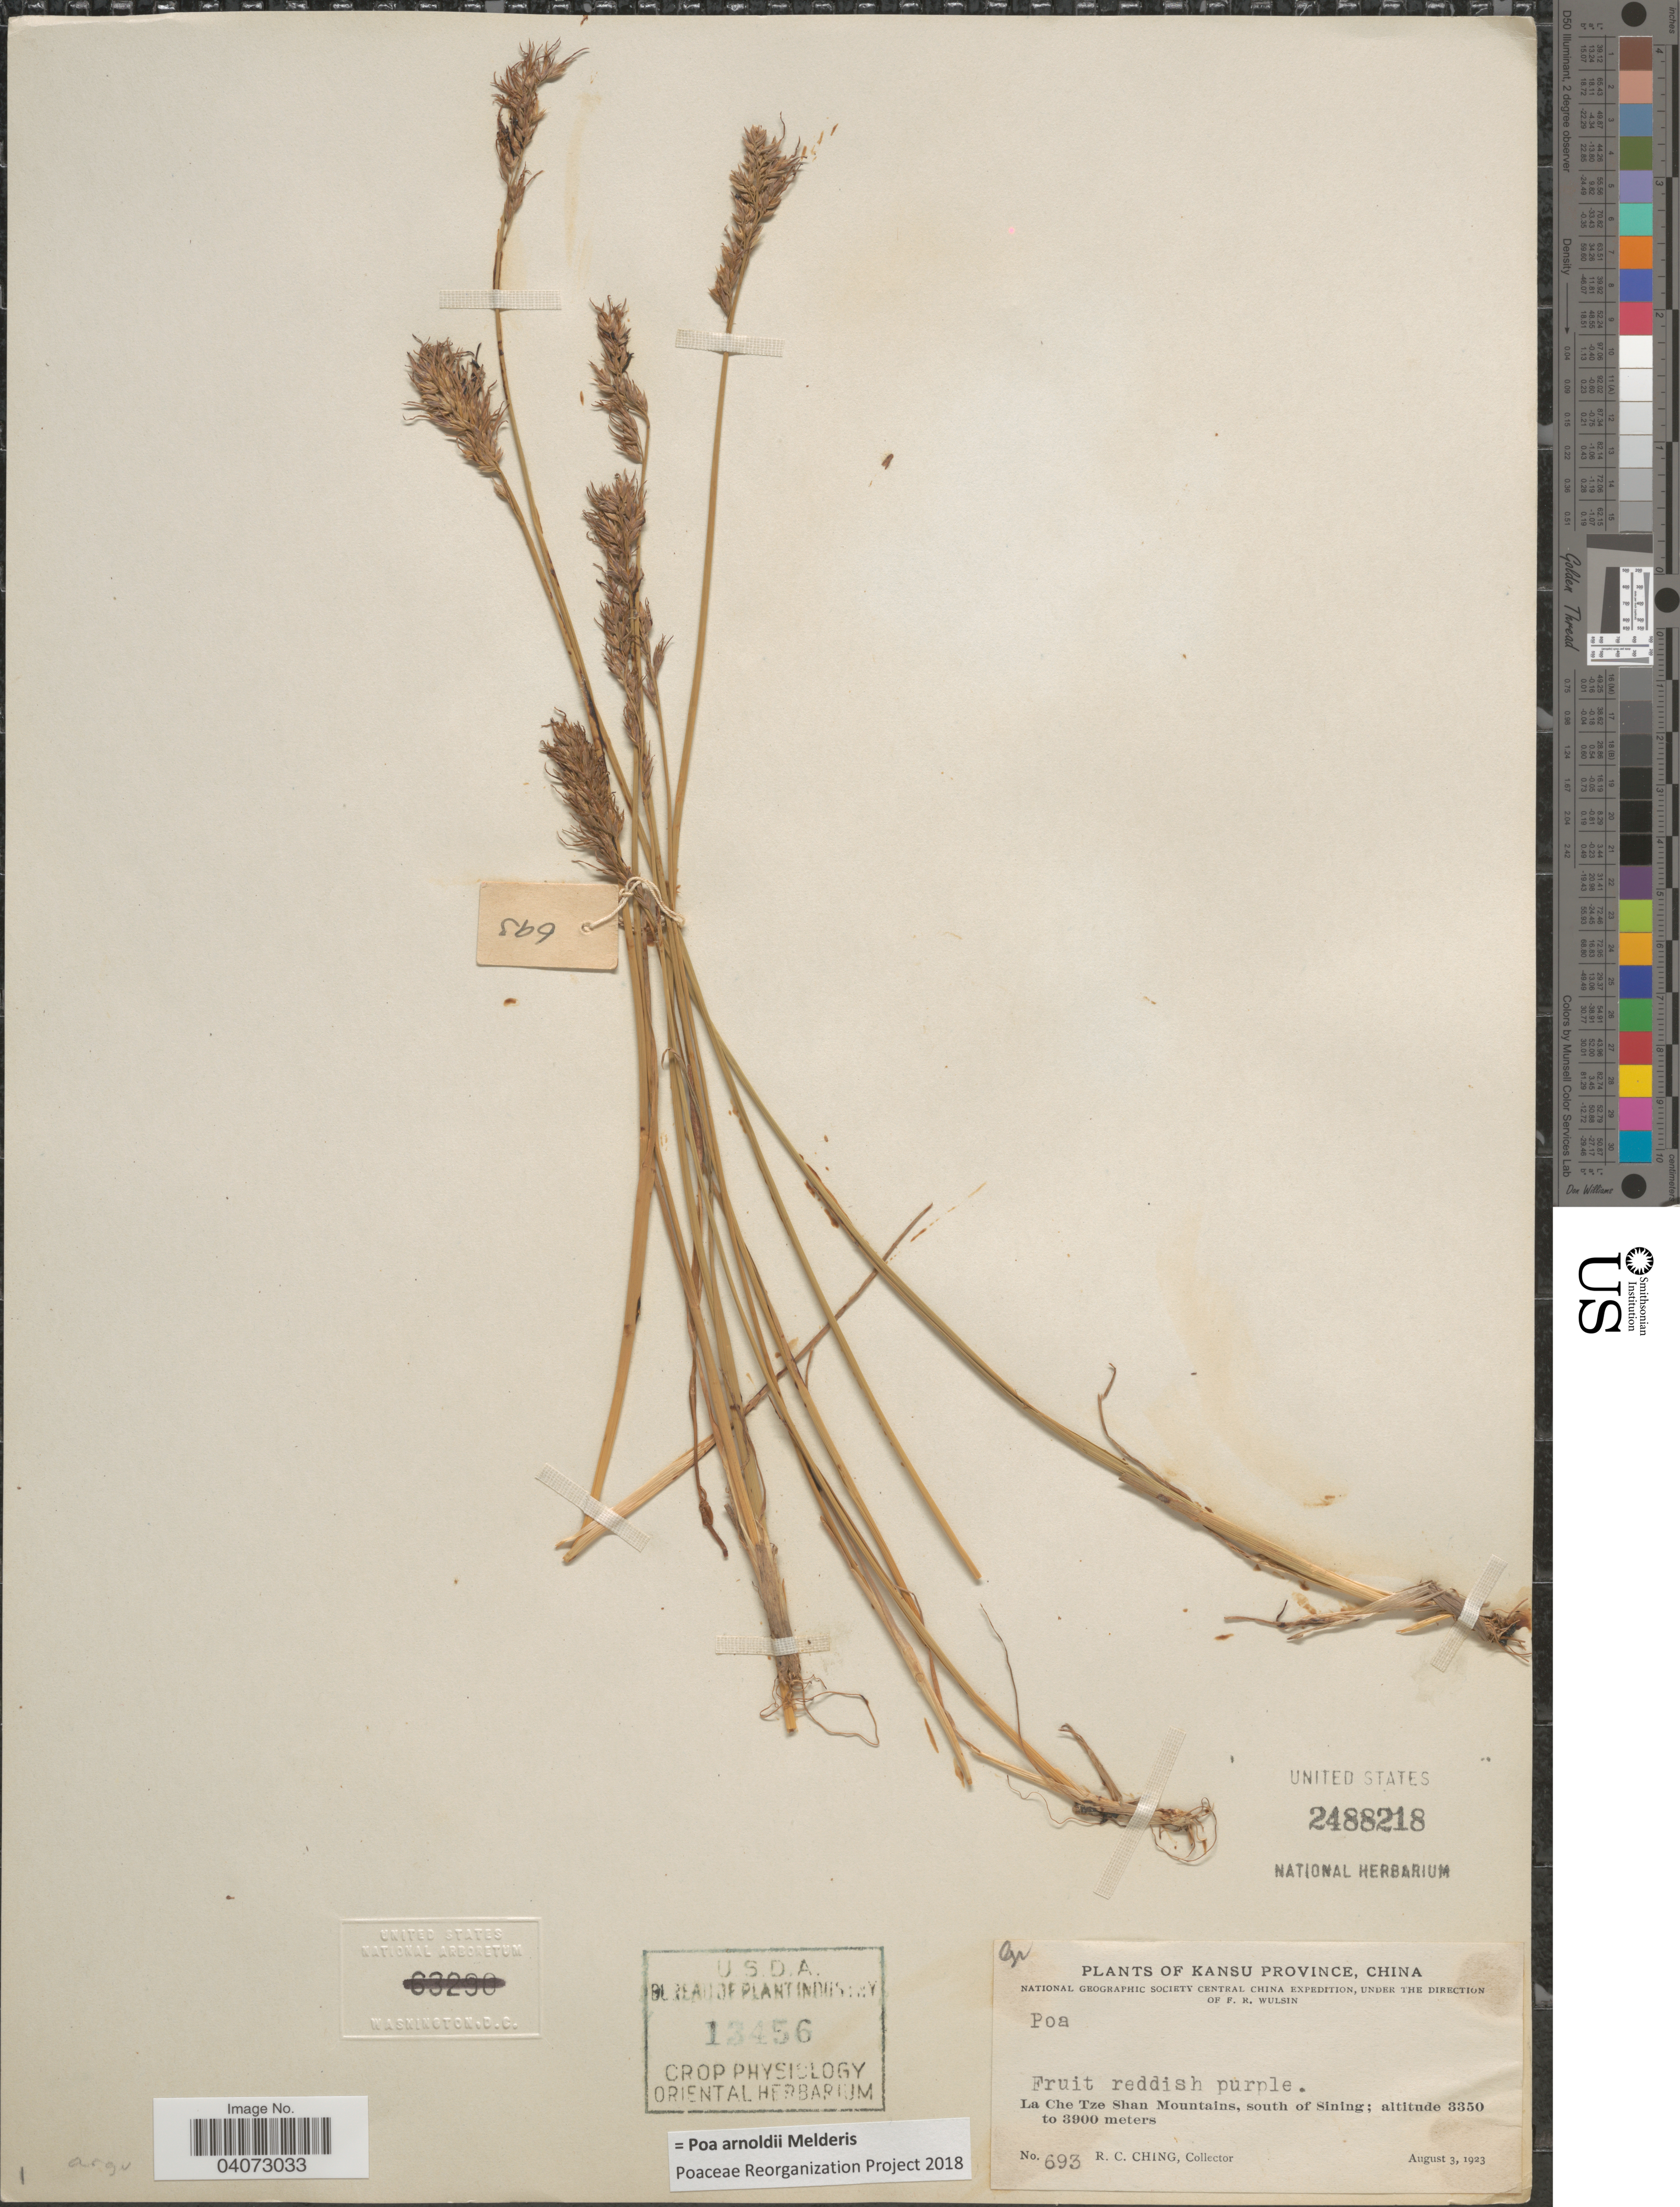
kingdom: Plantae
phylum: Tracheophyta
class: Liliopsida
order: Poales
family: Poaceae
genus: Poa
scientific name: Poa arnoldii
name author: Melderis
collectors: R. C. Ching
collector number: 693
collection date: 1923-08-03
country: China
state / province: Gansu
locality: Kansu Province. National Geographic Society Central China Expedition. La Che Tze Shan Mountains, south of Sining.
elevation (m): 3350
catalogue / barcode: US 2488218